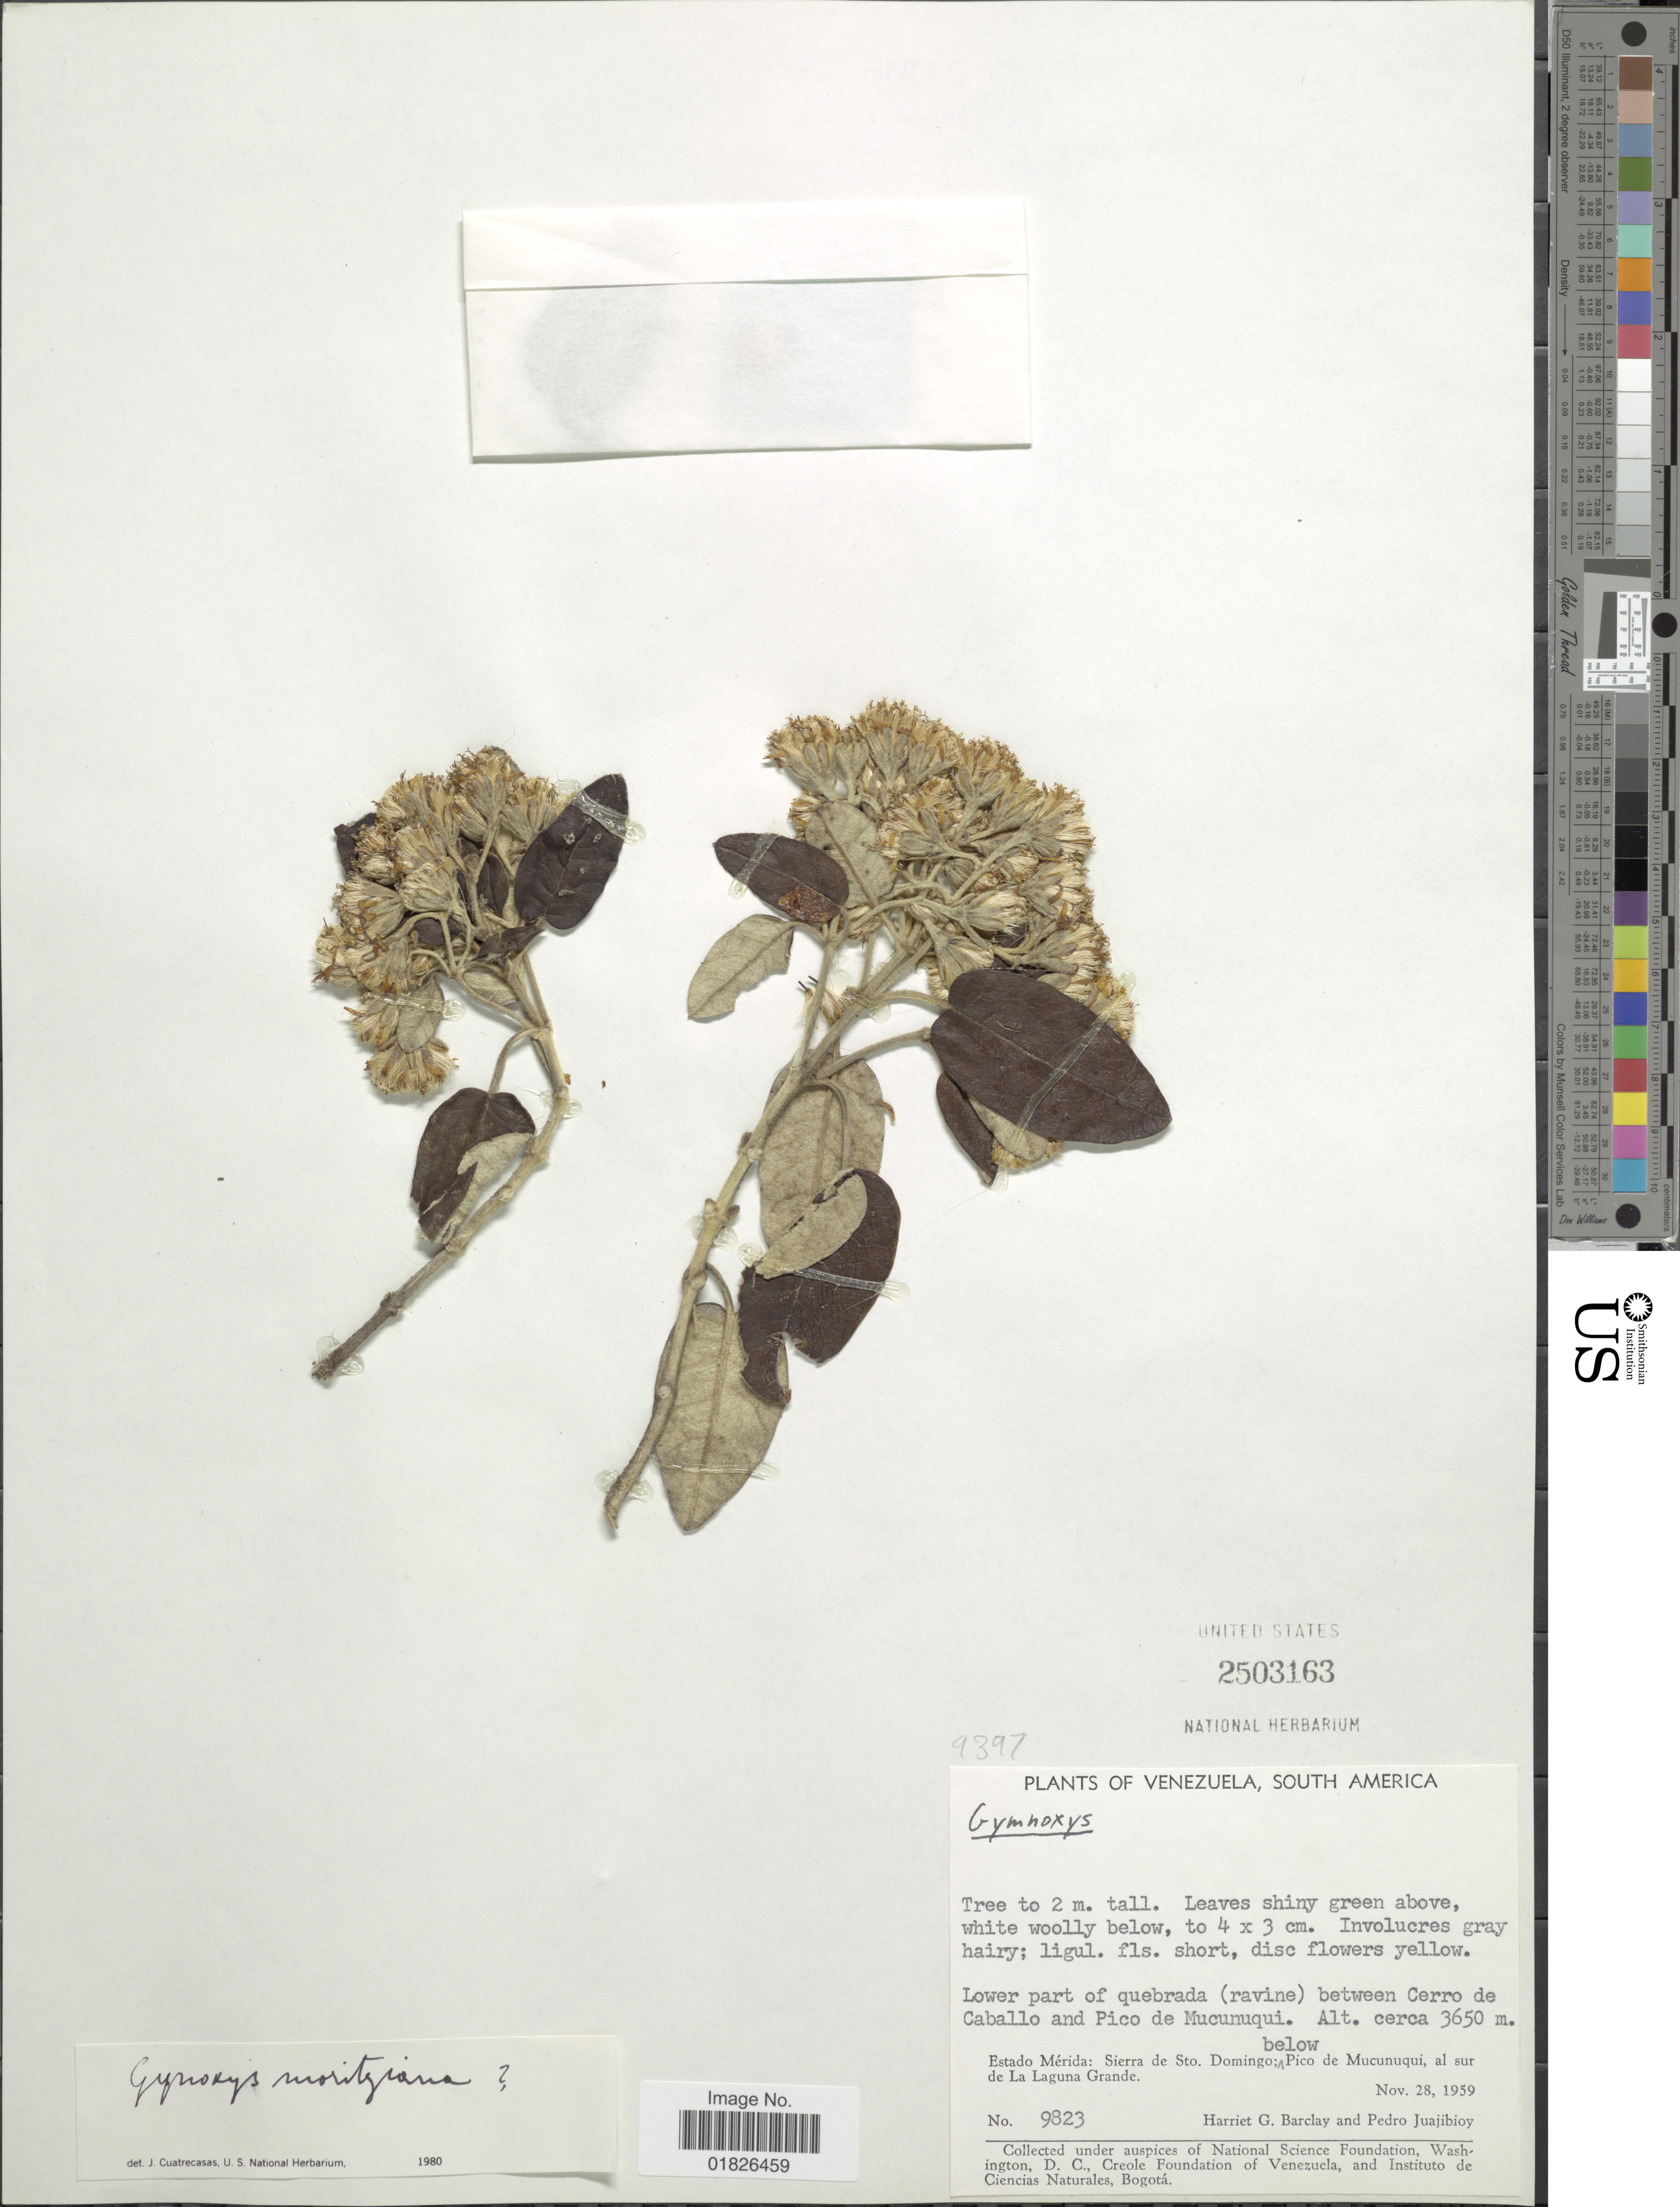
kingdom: Plantae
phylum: Tracheophyta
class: Magnoliopsida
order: Asterales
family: Asteraceae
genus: Gynoxys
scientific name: Gynoxys moritziana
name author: Sch. Bip. ex Wedd.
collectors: H. G. Barclay & P. Juajibioy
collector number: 9823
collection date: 1959-11-28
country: Venezuela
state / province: Mérida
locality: South America, lower part of quebrada (ravine) between Cerro de Caballo and Pico de Mucunuqui, Sierra de Sto. Domingo, below Pico de Mucunuqui, al sur de La Laguna Grande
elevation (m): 3650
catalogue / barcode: US 2503163